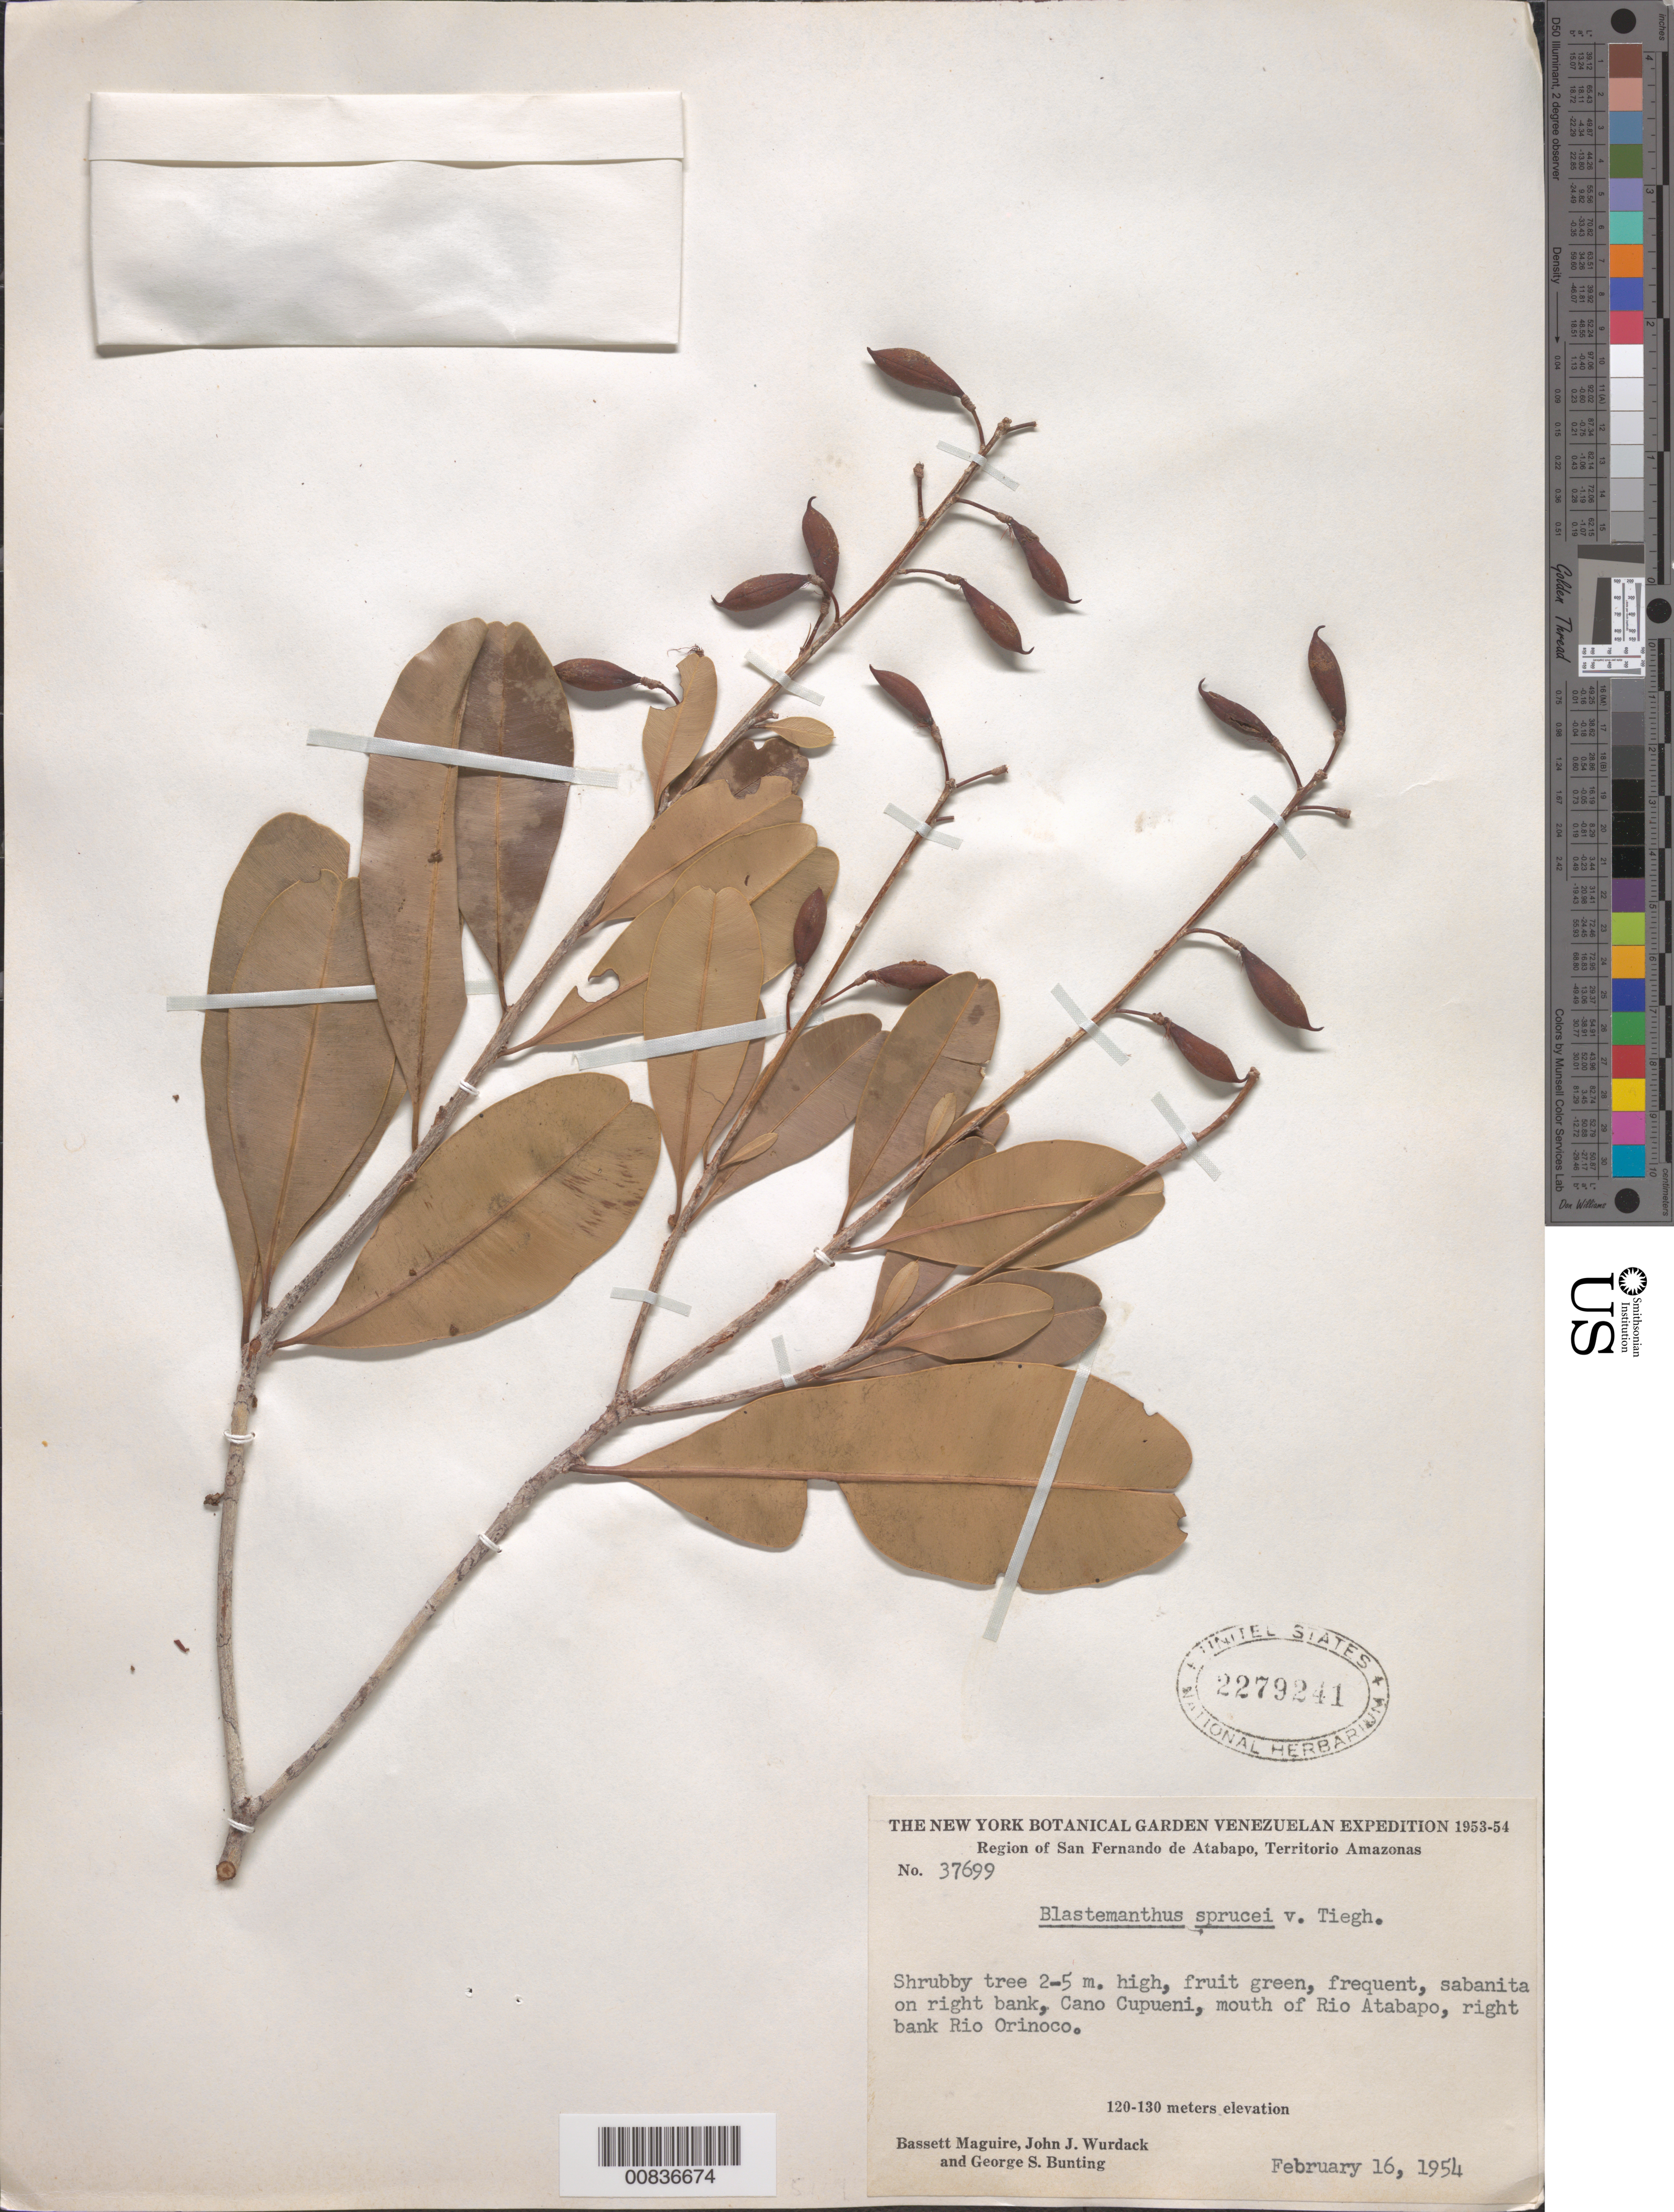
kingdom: Plantae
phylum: Tracheophyta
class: Magnoliopsida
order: Malpighiales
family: Ochnaceae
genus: Blastemanthus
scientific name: Blastemanthus sprucei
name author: Tiegh.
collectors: B. Maguire, J. J. Wurdack & G. S. Bunting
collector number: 37699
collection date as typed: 16-Feb-54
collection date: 1954-02-16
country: Venezuela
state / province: Amazonas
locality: Caño Cupueni, mouth of, Río Atabapo, Río Orinoco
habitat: Sabanita on riverbank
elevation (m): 120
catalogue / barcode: US 2279241